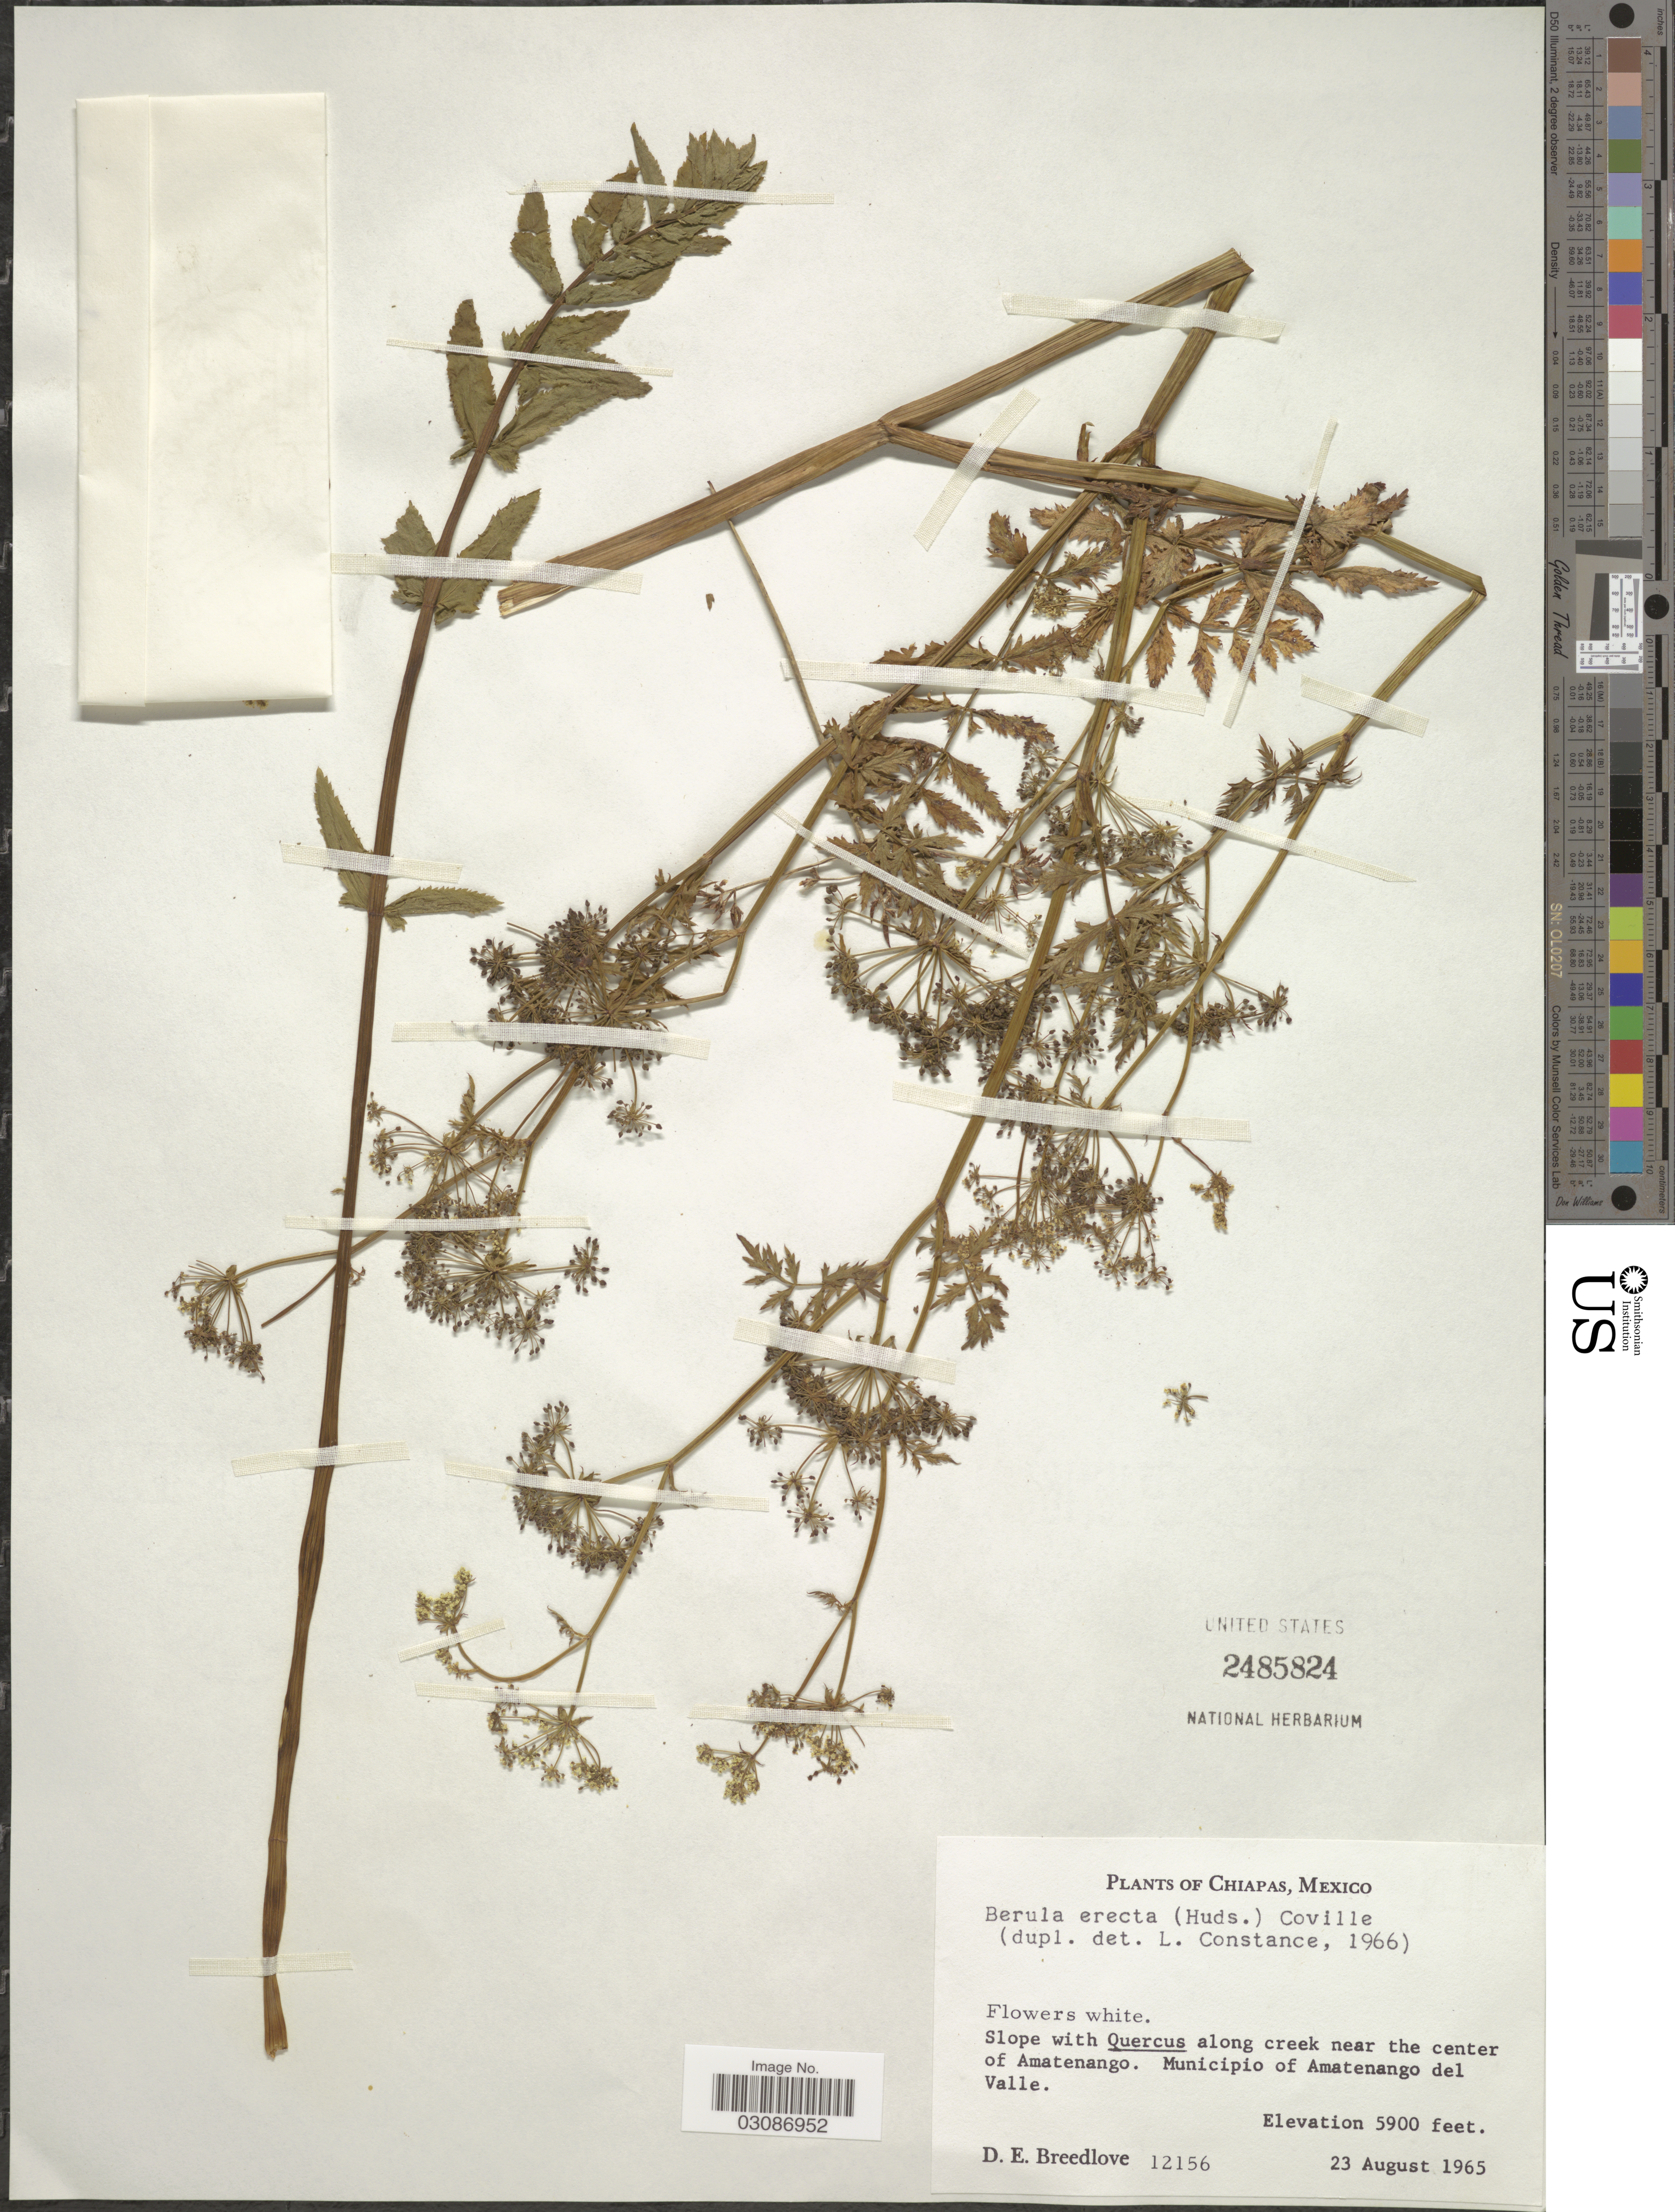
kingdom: Plantae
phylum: Tracheophyta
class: Magnoliopsida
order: Apiales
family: Apiaceae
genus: Berula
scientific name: Berula erecta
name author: (Huds.) Coville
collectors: D. E. Breedlove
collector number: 12156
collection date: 1965-08-23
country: Mexico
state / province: Chiapas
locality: Along creek near the center of Amatenango del Valle.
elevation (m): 1798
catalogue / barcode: US 2485824